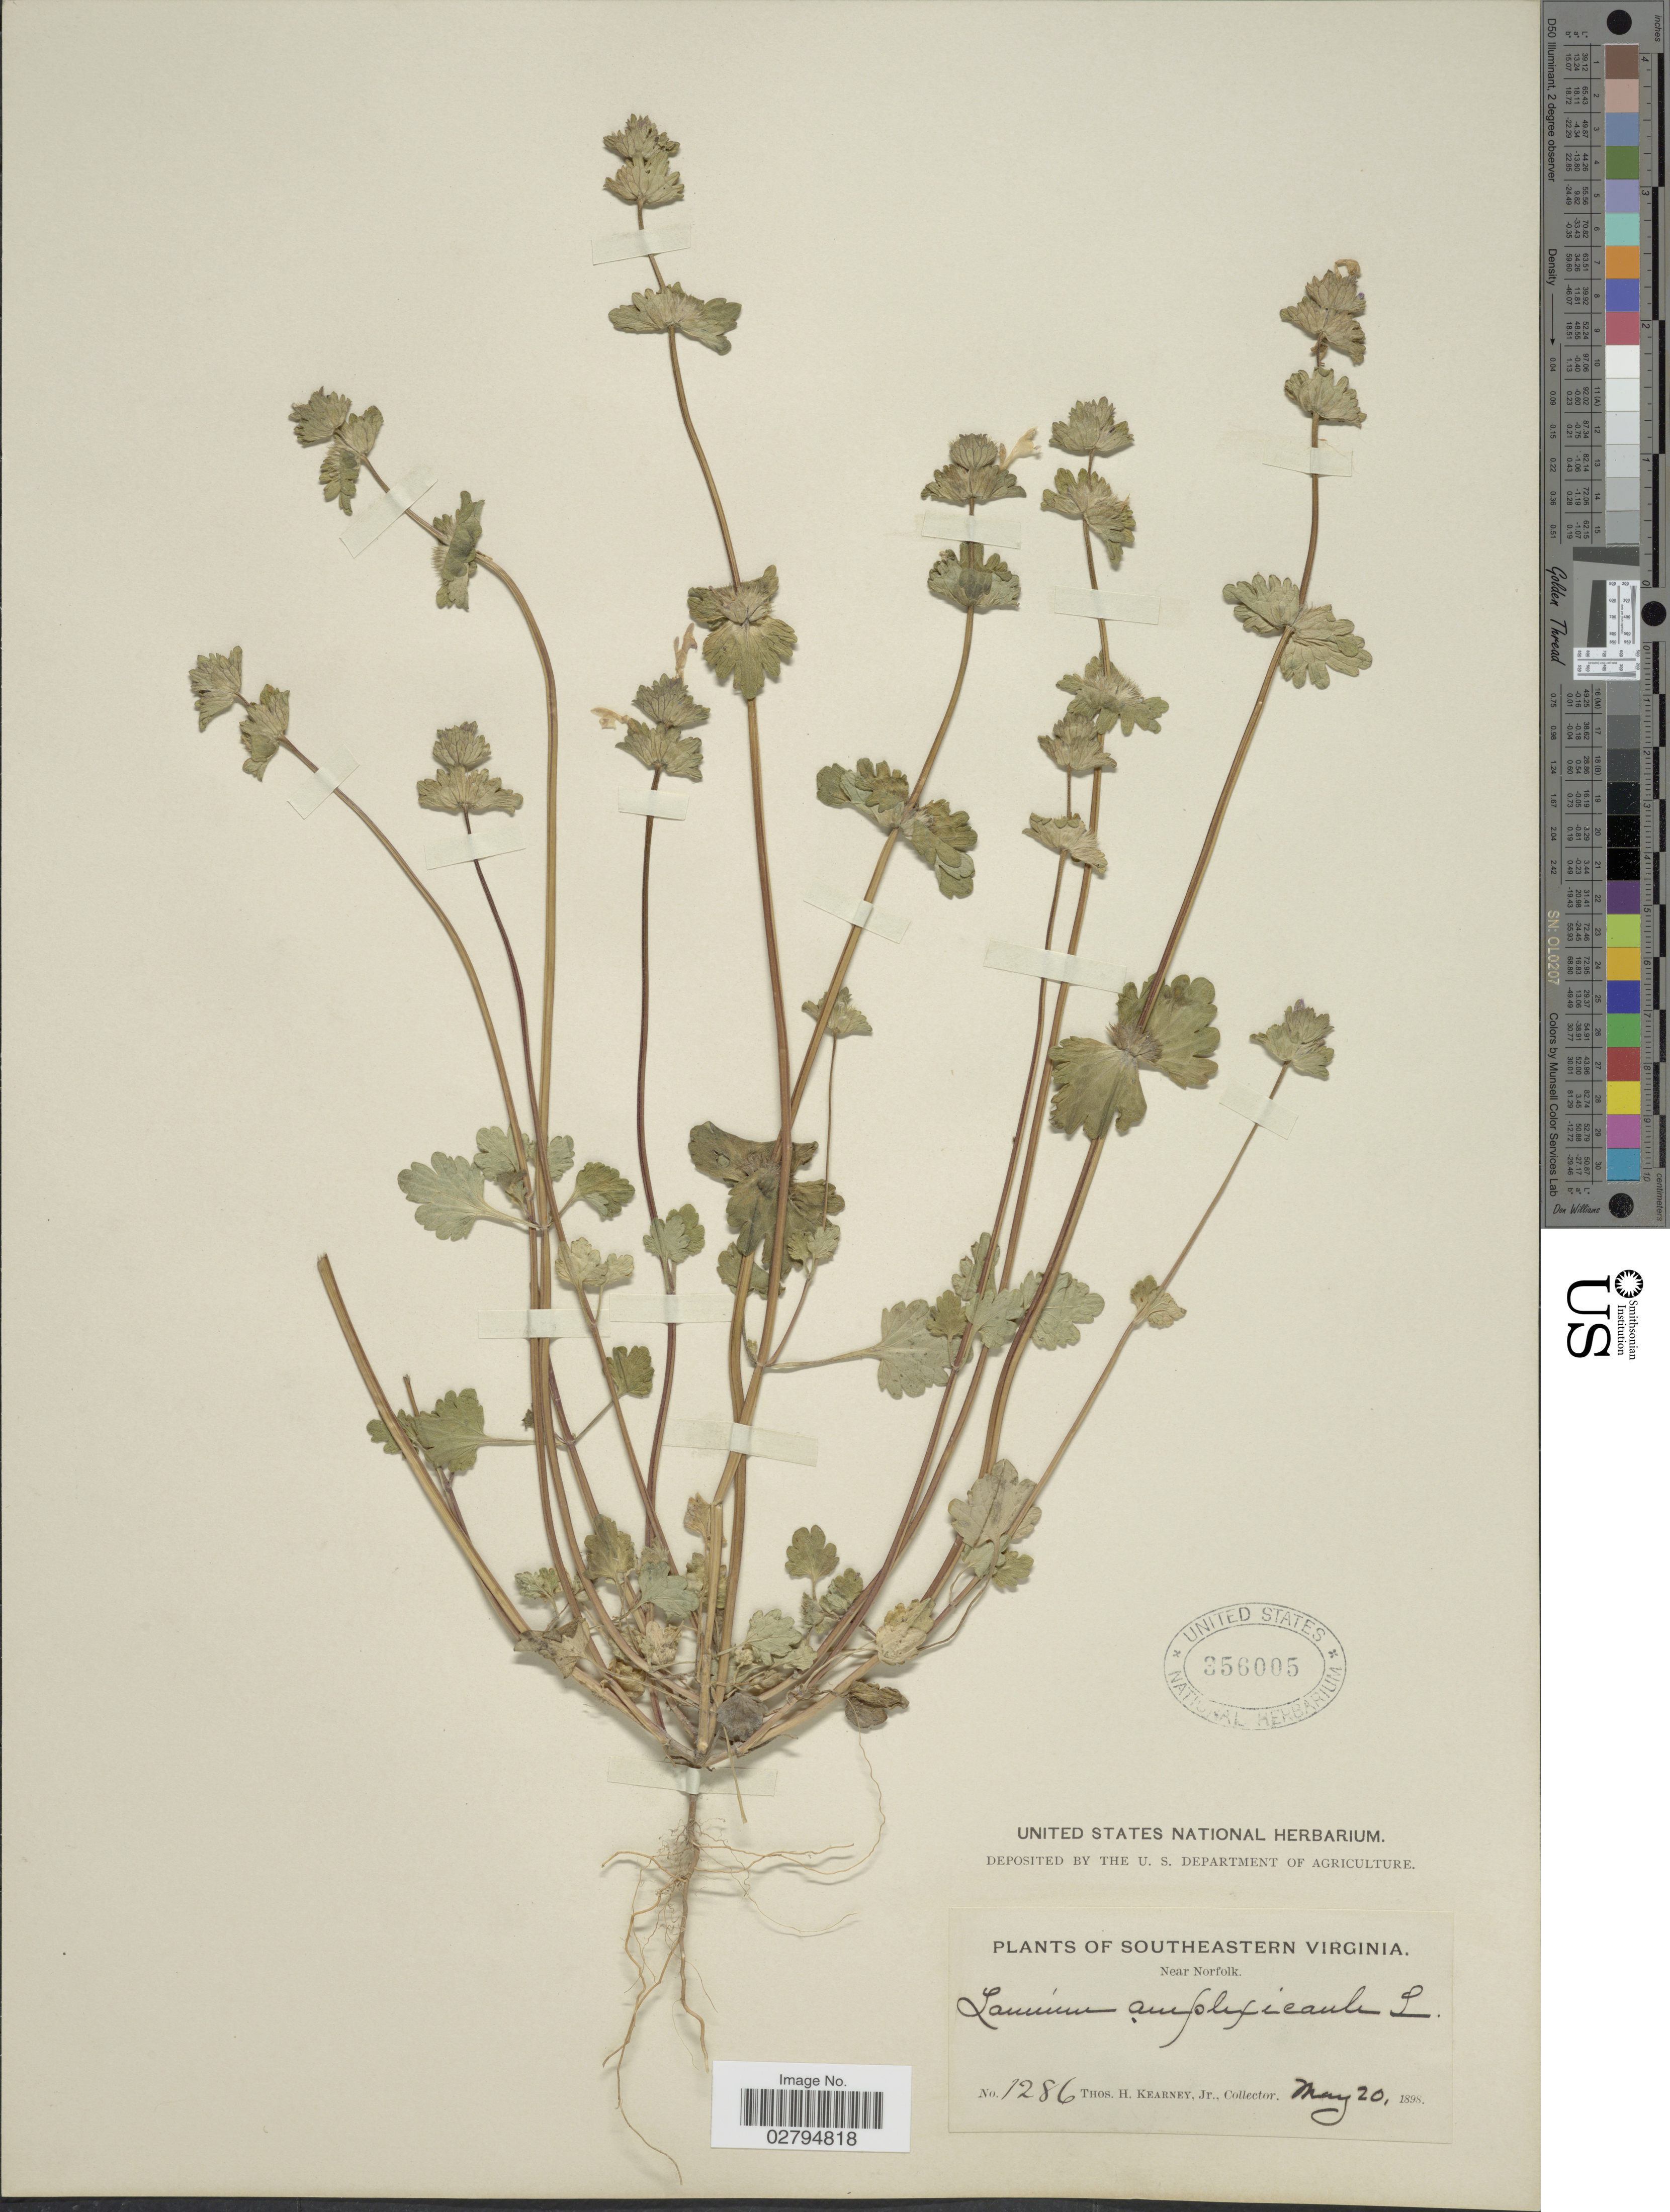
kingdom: Plantae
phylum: Tracheophyta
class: Magnoliopsida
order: Lamiales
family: Lamiaceae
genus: Lamium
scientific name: Lamium amplexicaule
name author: L.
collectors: T. H. Kearney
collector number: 1286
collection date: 1898-05-20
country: United States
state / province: Virginia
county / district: City of Norfolk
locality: Southeastern Virginia. Near Norfolk.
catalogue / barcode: US 356005